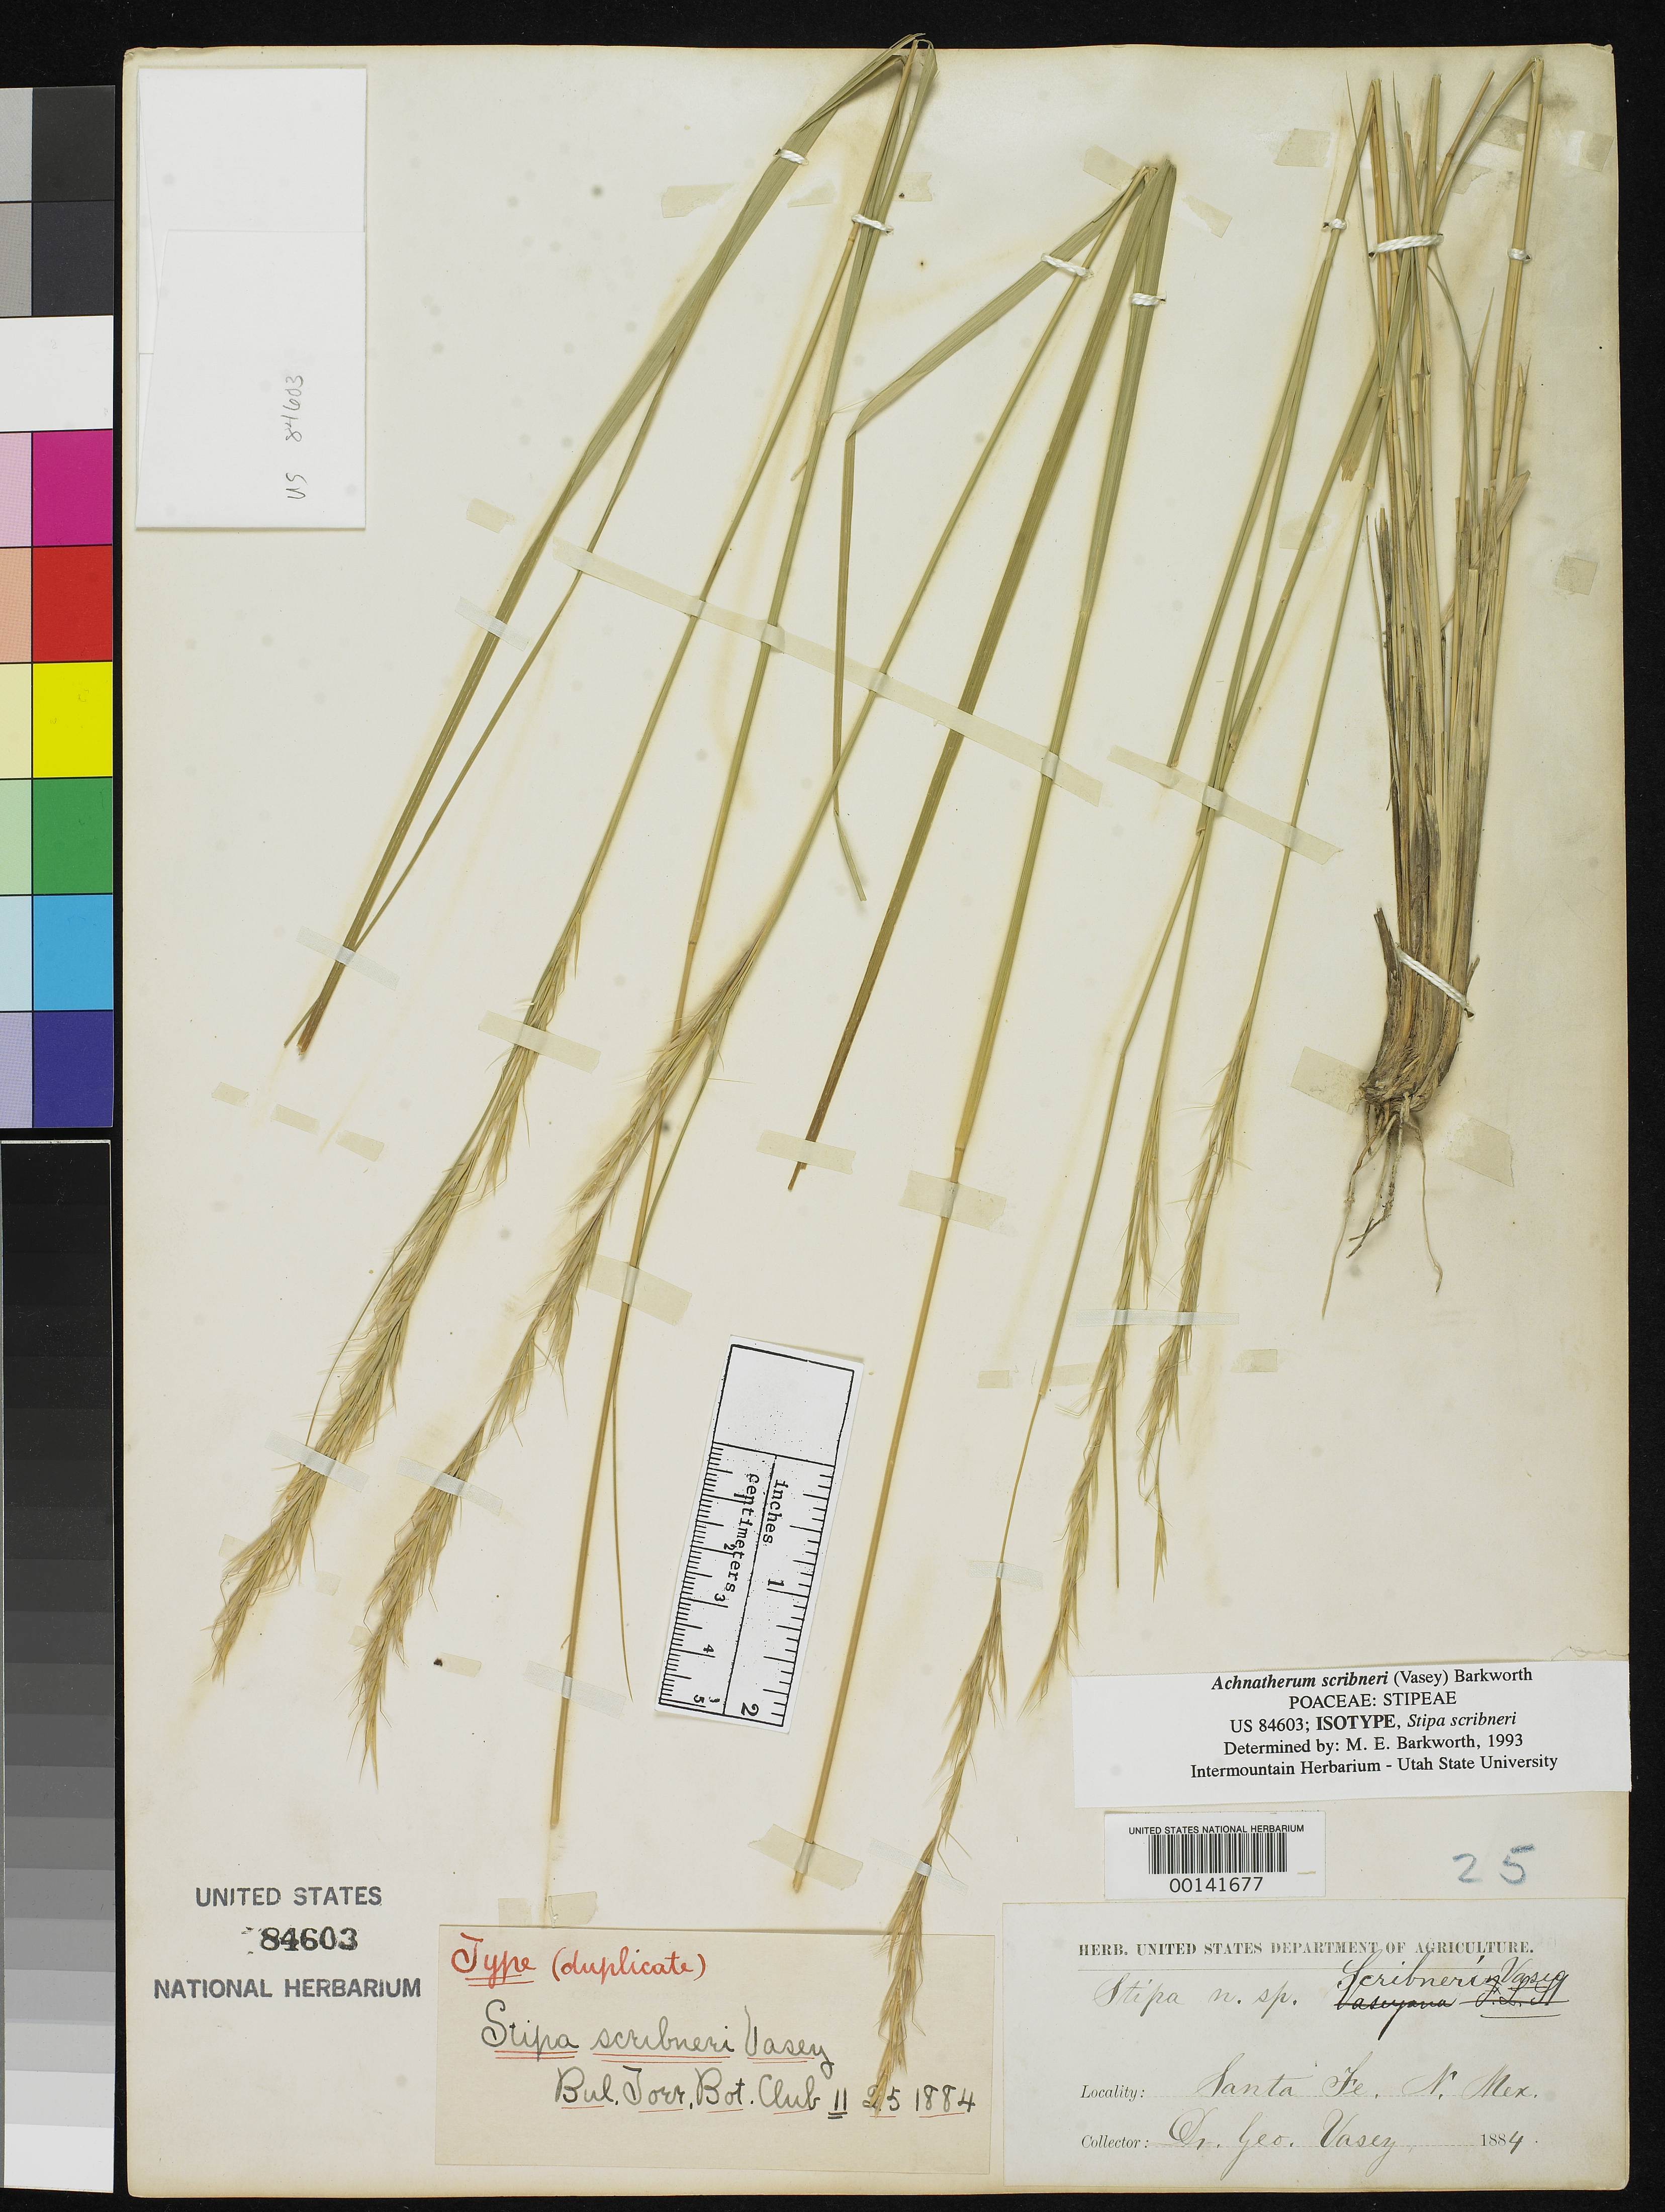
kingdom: Plantae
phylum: Tracheophyta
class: Liliopsida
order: Poales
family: Poaceae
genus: Stipa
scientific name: Stipa scribneri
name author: Vasey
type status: Isotype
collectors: G. R. Vasey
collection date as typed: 1884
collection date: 1884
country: United States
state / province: New Mexico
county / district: Santa Fe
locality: Santa Fe.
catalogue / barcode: US 84603